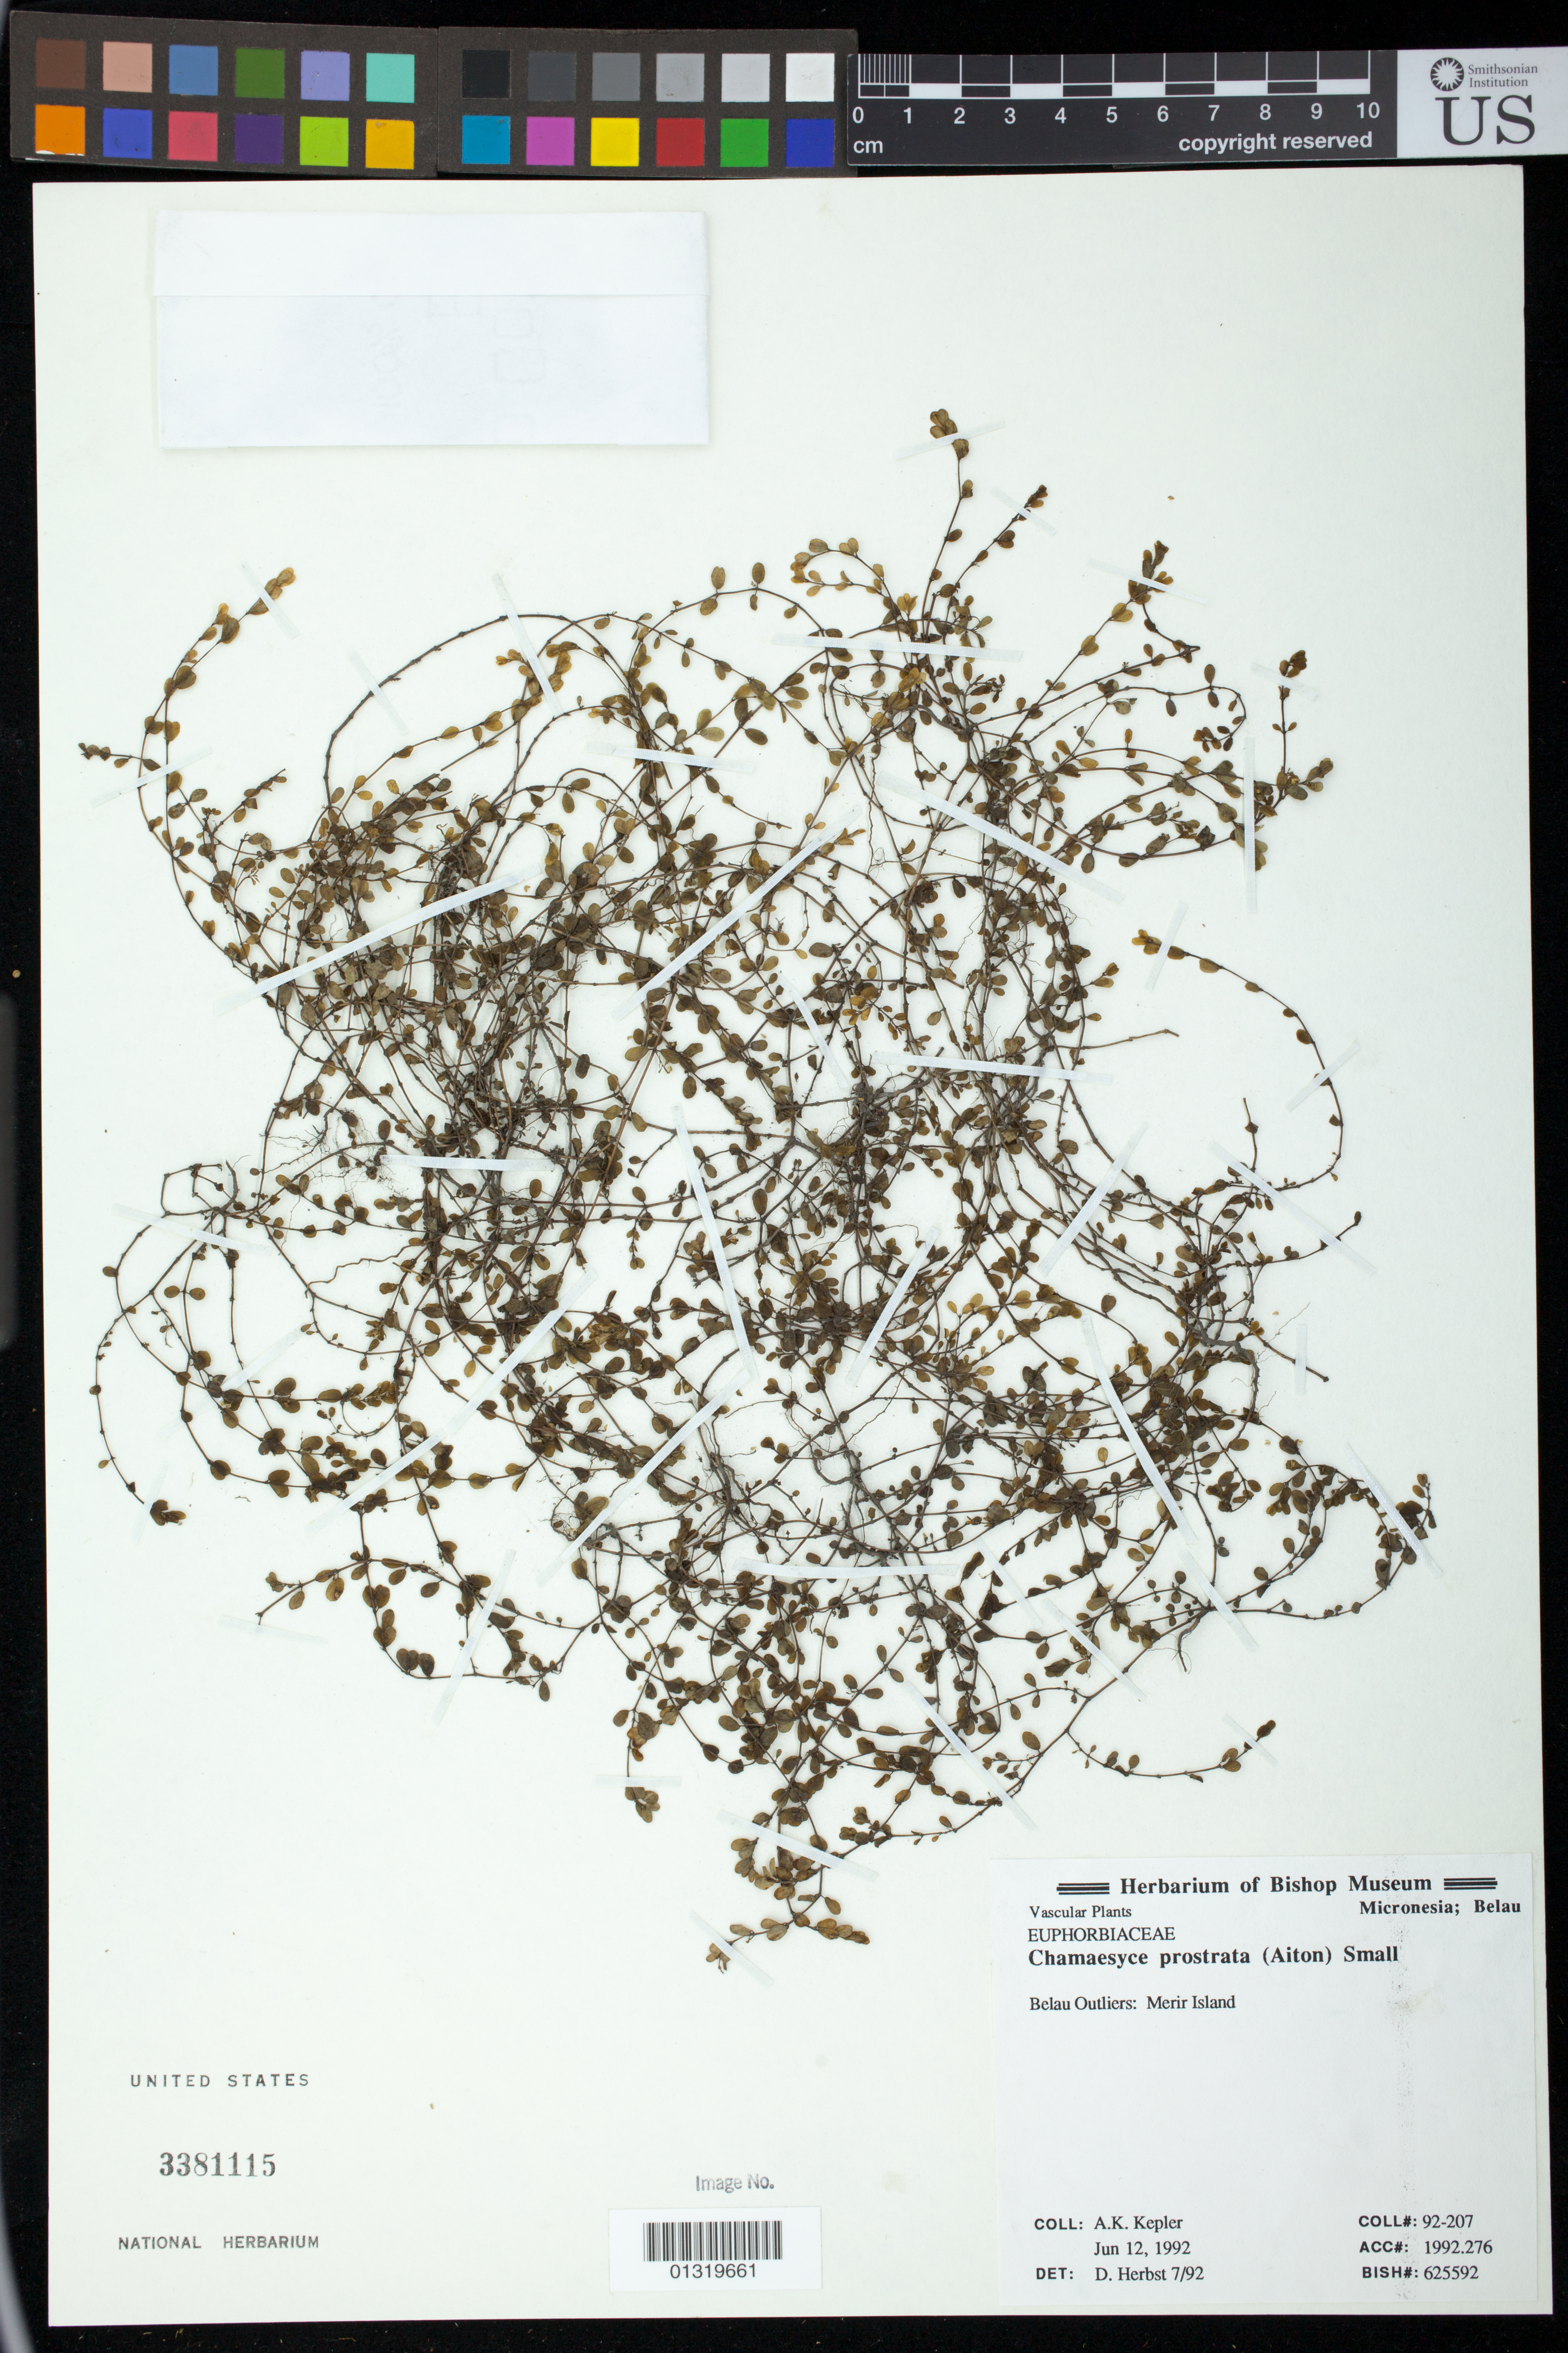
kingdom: Plantae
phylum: Tracheophyta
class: Magnoliopsida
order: Malpighiales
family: Euphorbiaceae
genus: Euphorbia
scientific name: Euphorbia prostrata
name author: Aiton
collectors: A. K. Kepler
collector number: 92-207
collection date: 1992-06-12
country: Palau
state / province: Belau Outliers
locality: Belau [Palau] Outliers: Merir Island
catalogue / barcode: US 3381115